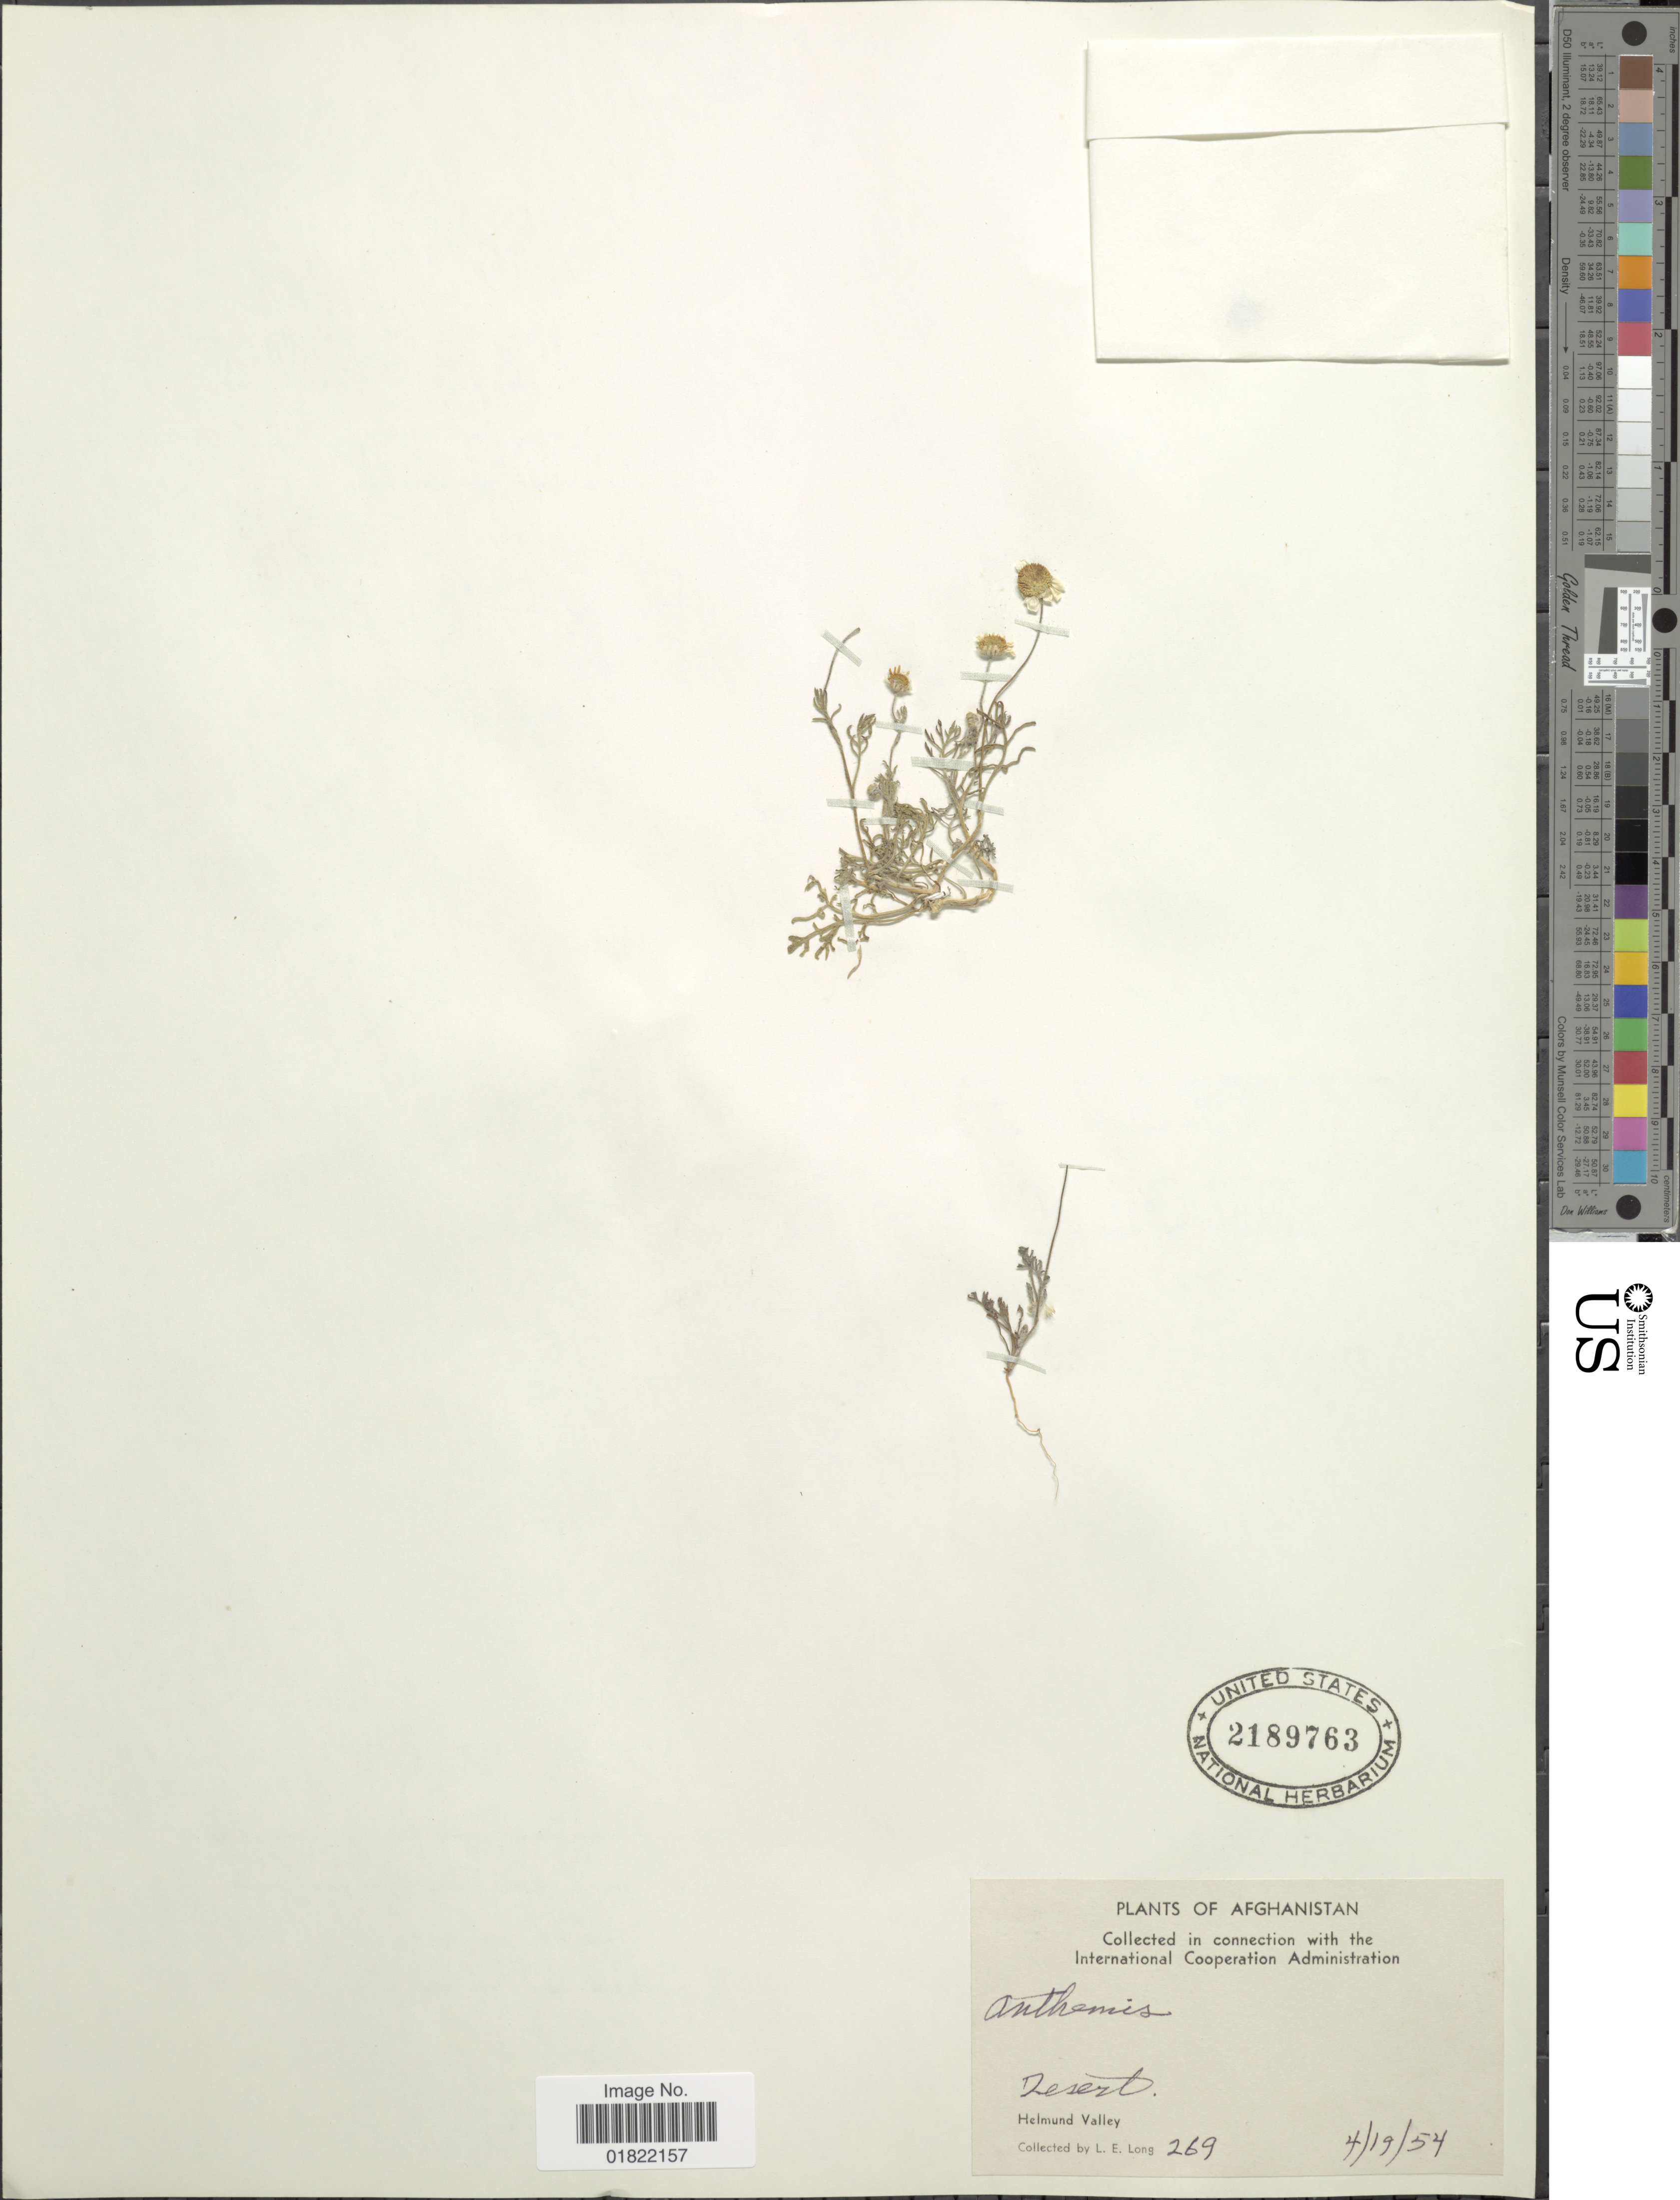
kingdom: Plantae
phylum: Tracheophyta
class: Magnoliopsida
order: Asterales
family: Asteraceae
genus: Anthemis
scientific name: Anthemis sp.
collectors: L. E. Long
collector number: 269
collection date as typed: Transcribed d/m/y: 19/4/54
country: Afghanistan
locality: Desert, Helmund Valley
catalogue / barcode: US 2189763